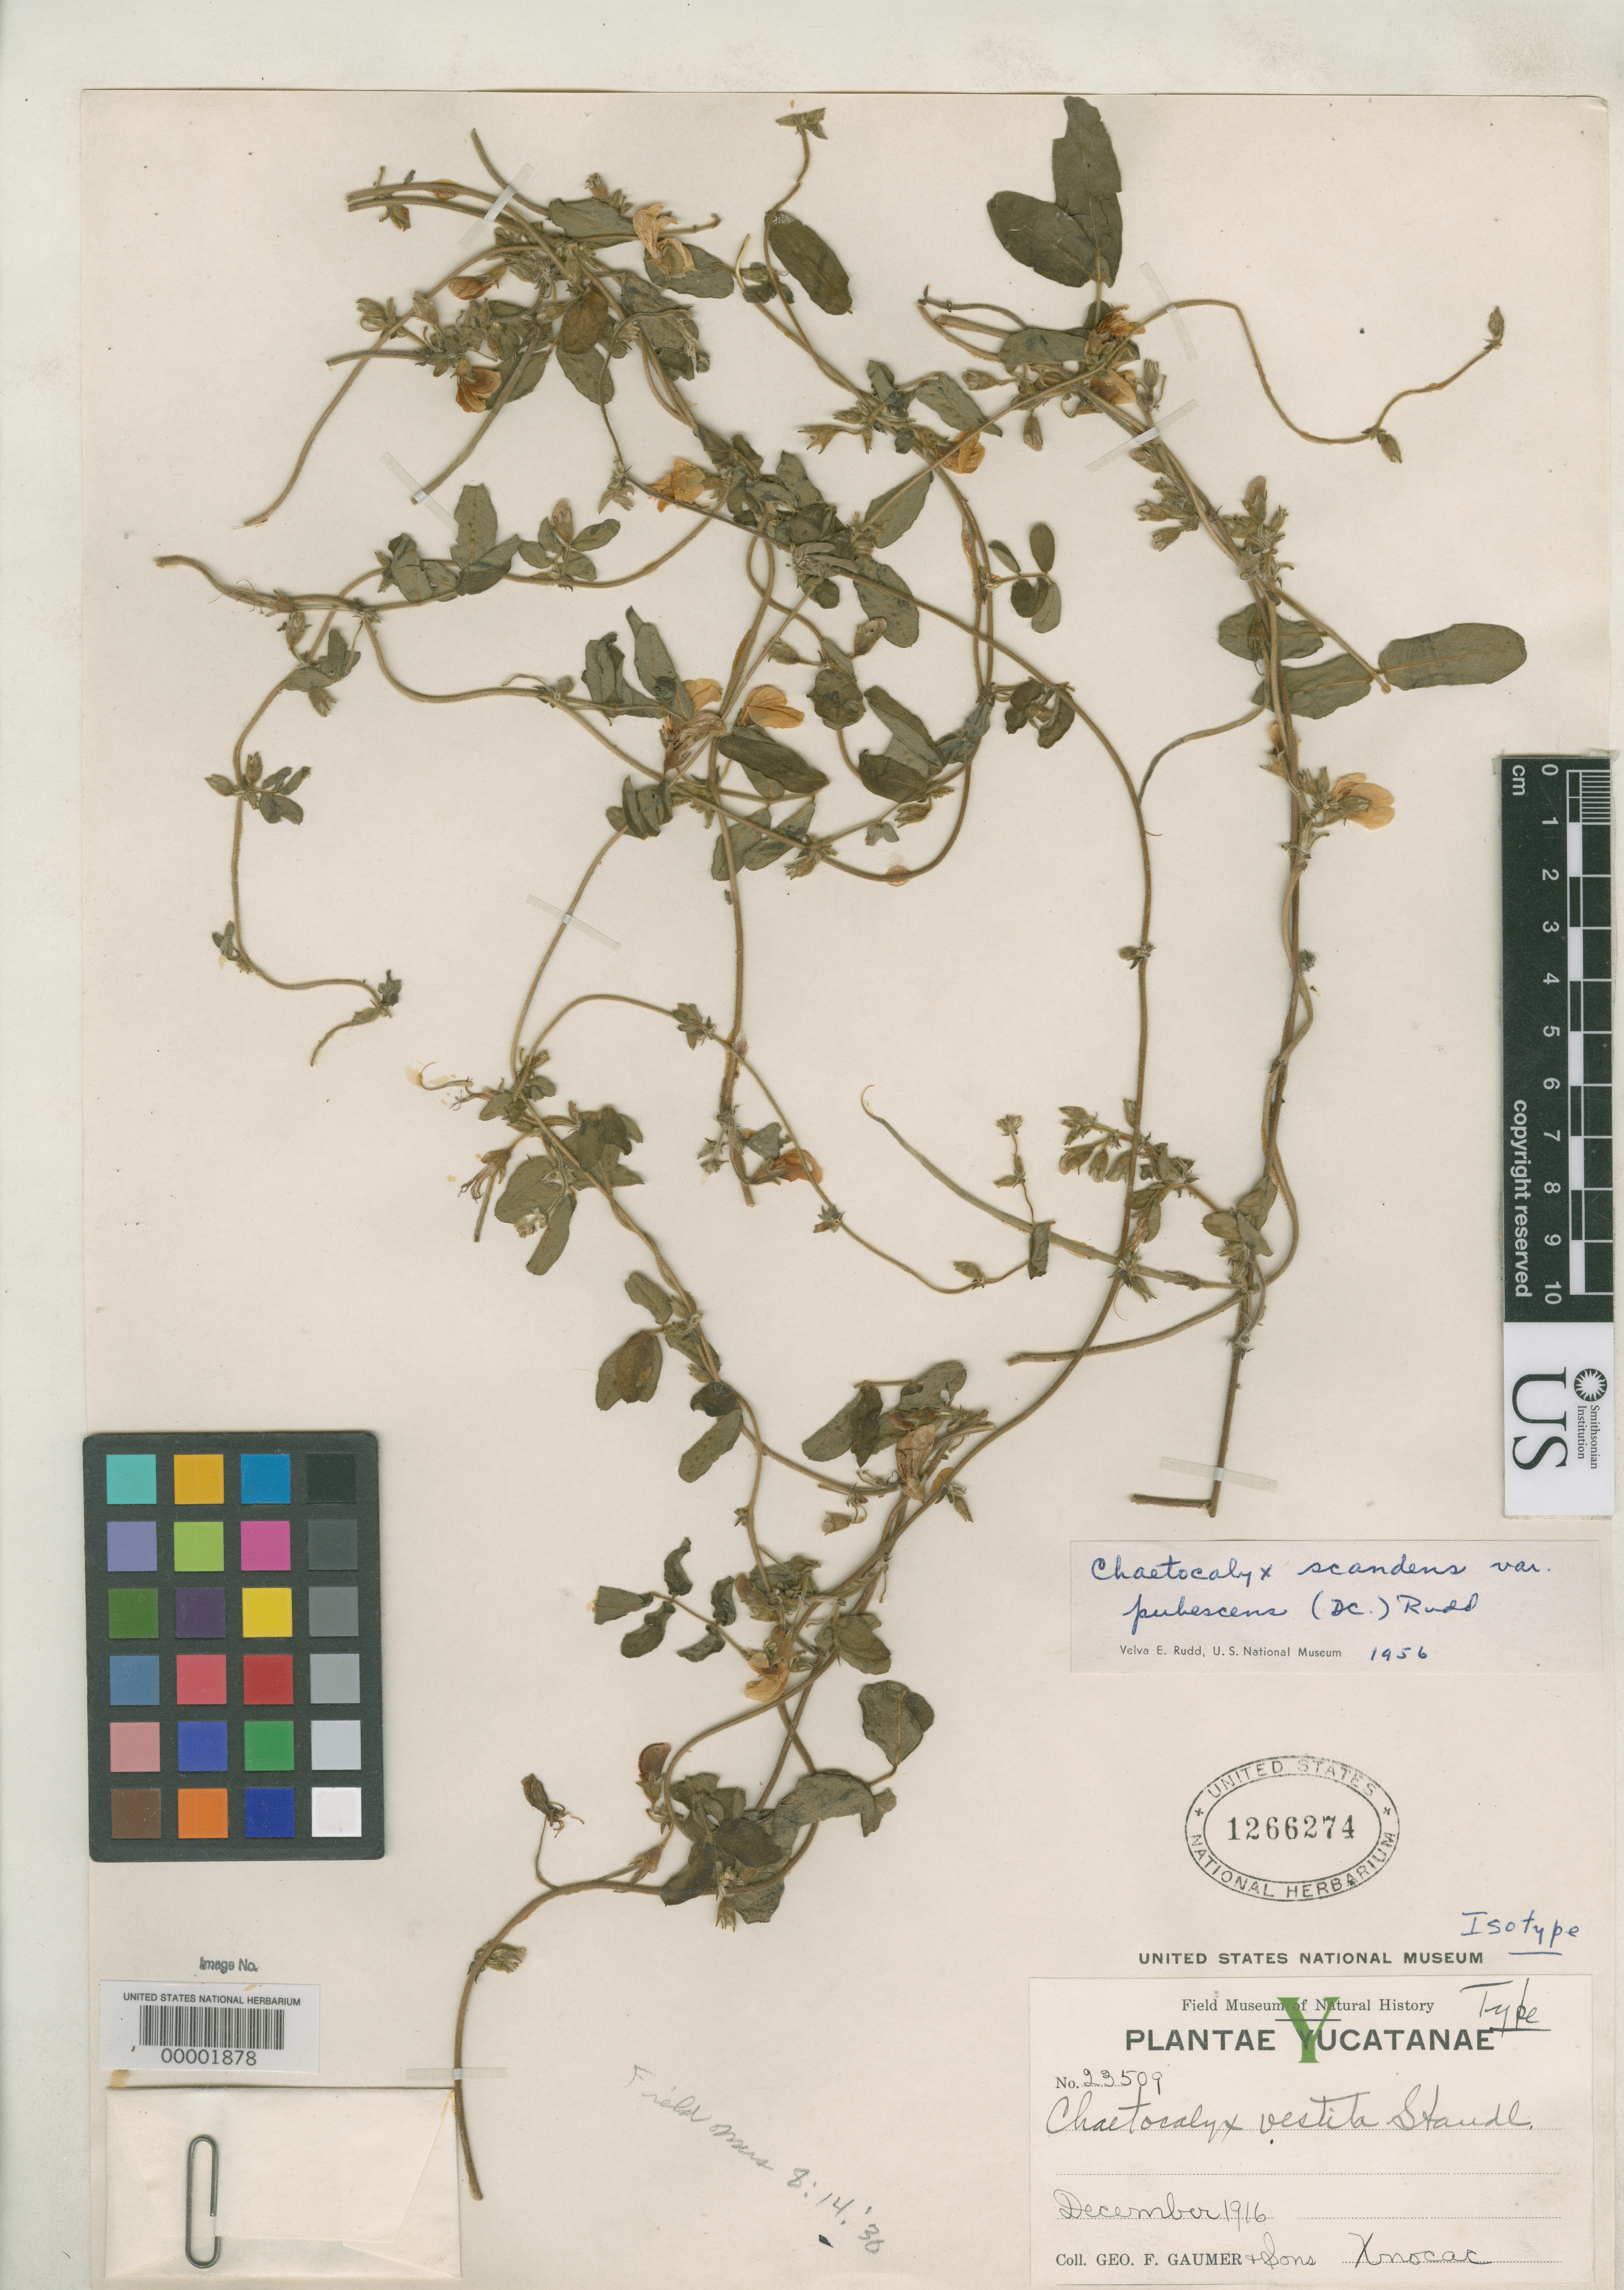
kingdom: Plantae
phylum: Tracheophyta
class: Magnoliopsida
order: Fabales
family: Fabaceae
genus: Chaetocalyx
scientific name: Chaetocalyx vestita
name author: Standl.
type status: Isotype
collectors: G. F. Gaumer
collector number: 23509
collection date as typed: Dec 1916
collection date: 1916-12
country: Mexico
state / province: Yucatán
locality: Xnocac.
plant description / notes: Annotated as "Type" by Standley, but protologue explicitly designates specimen at F (no. 460,300) as type.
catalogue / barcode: US 1266274